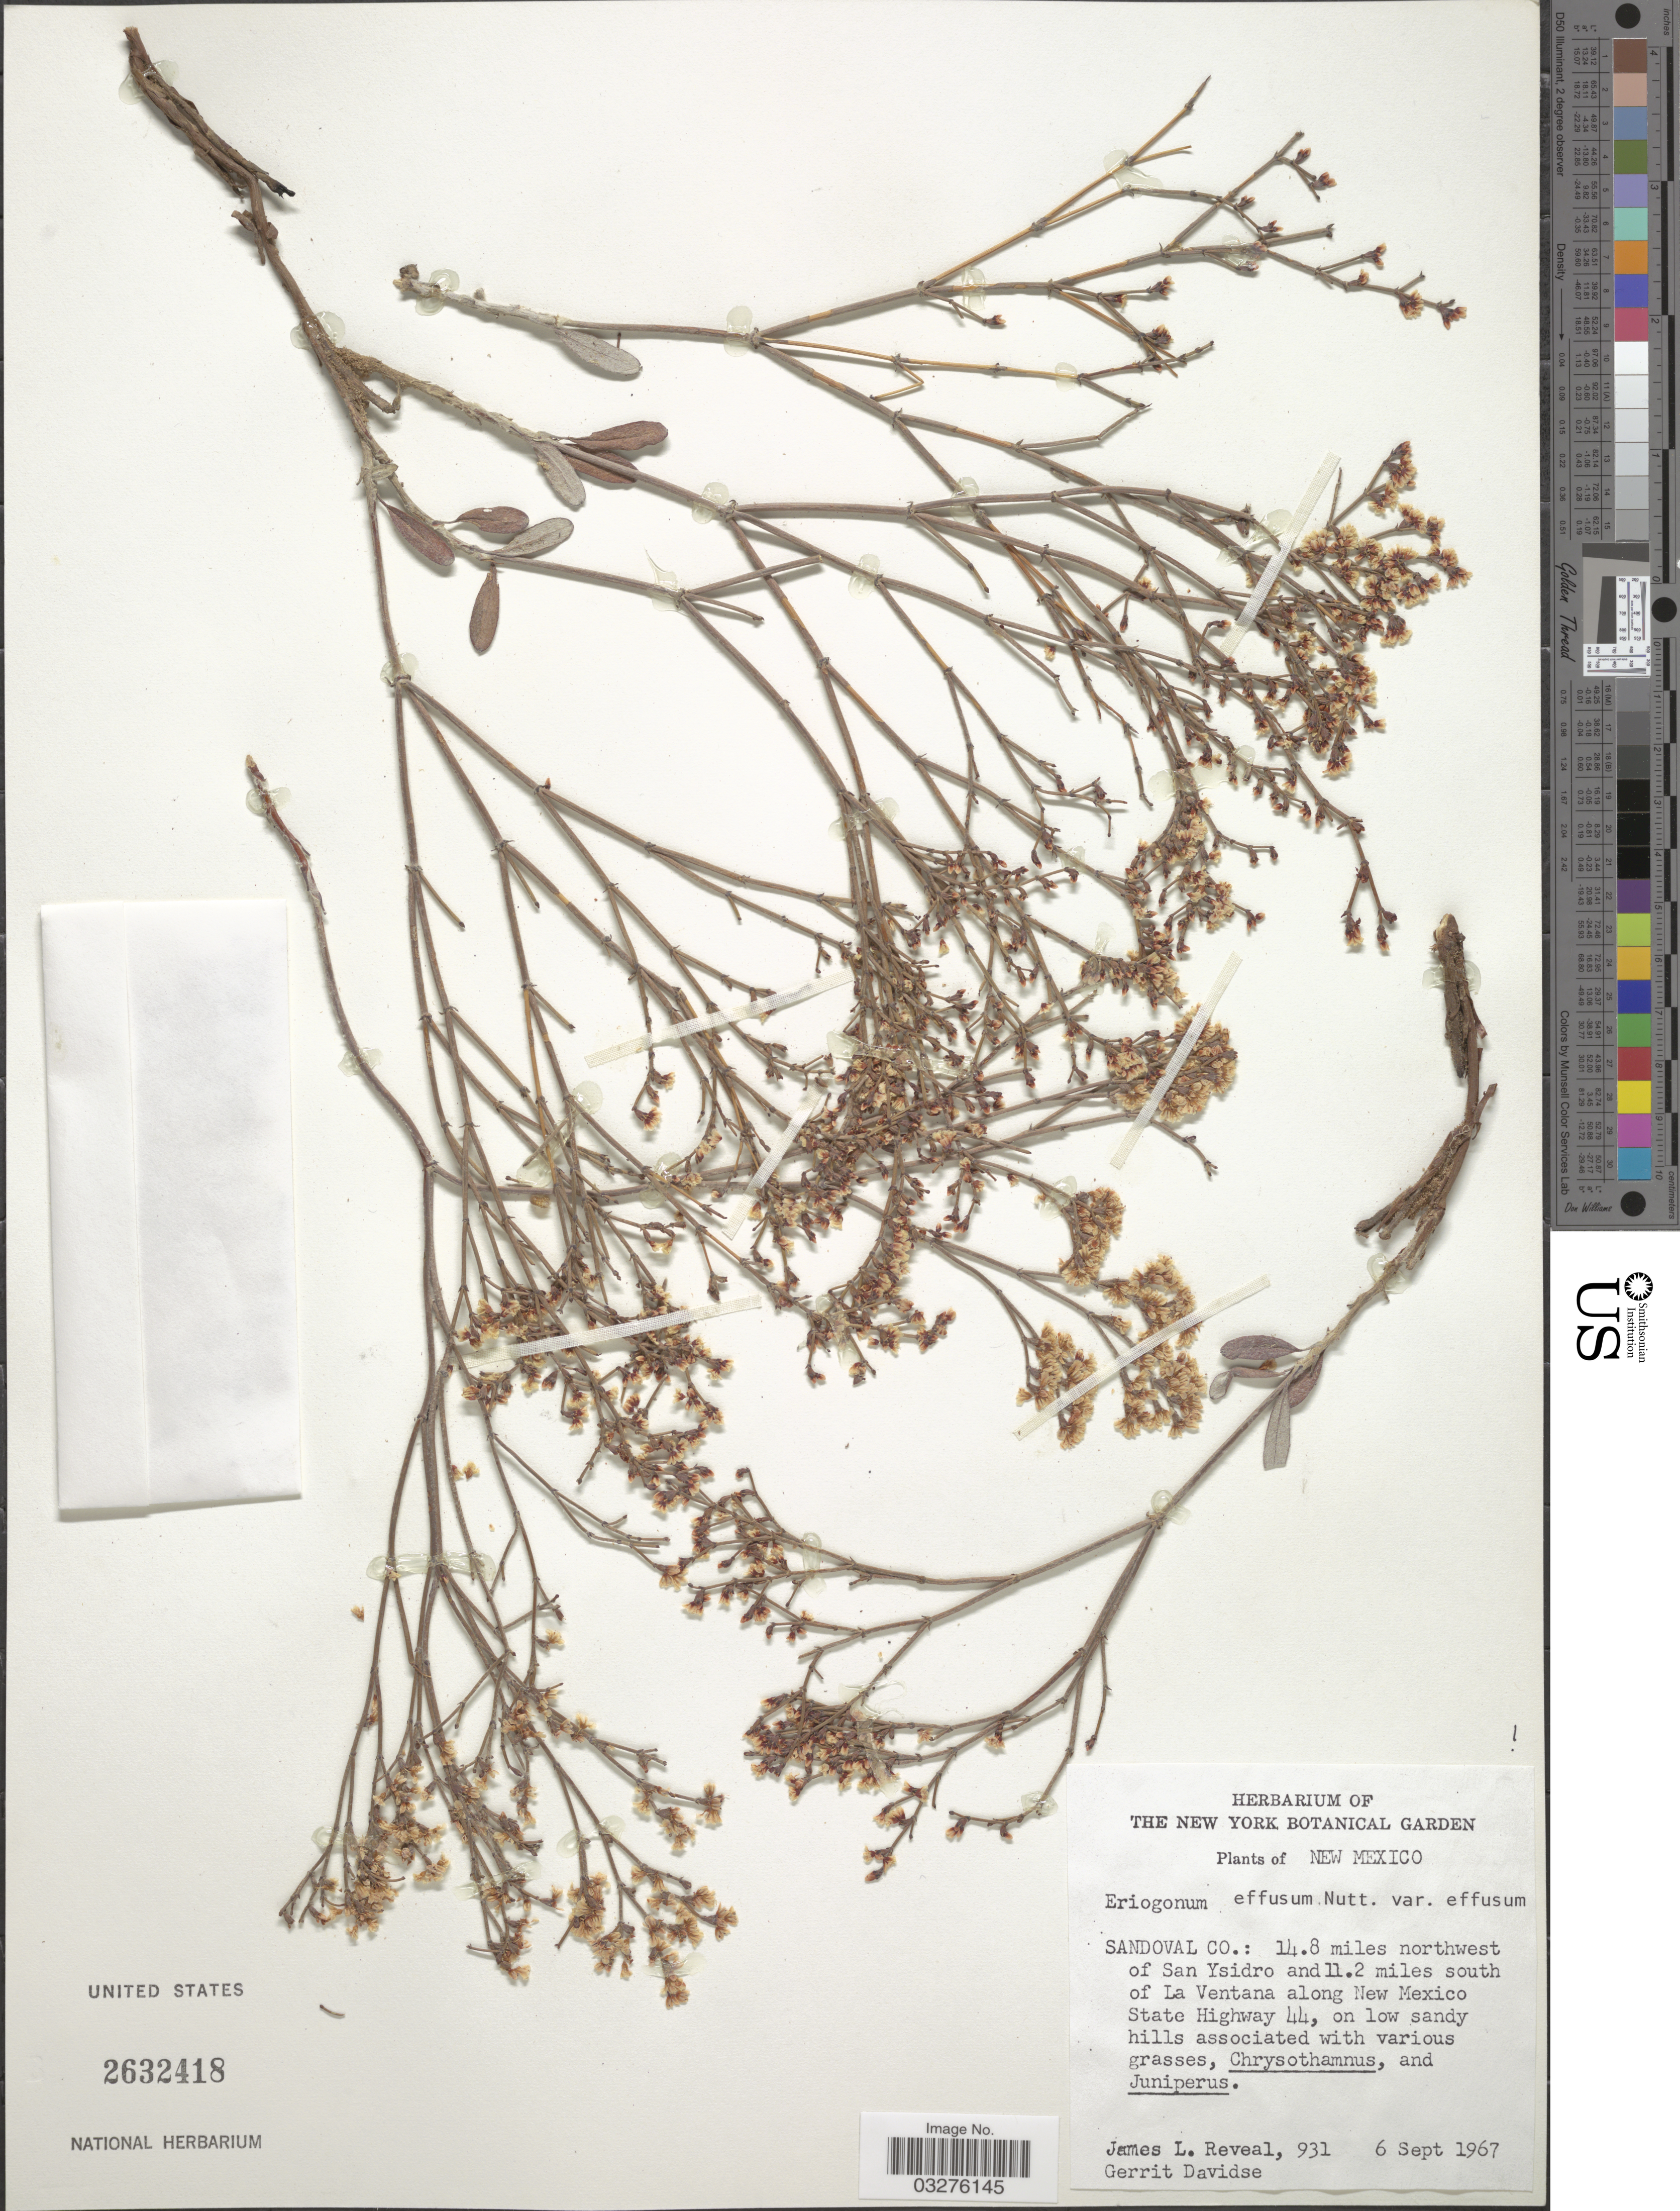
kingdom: Plantae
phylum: Tracheophyta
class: Magnoliopsida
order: Caryophyllales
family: Polygonaceae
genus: Eriogonum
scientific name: Eriogonum effusum var. effusum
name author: Nutt.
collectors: J. L. Reveal & G. Davidse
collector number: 931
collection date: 1967-09-06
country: United States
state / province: New Mexico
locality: Sandoval Co.: 14.8 miles northwest of San Ysidro and 11.2 miles south of La Ventana along New Mexico State Highway 44.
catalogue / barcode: US 2632418